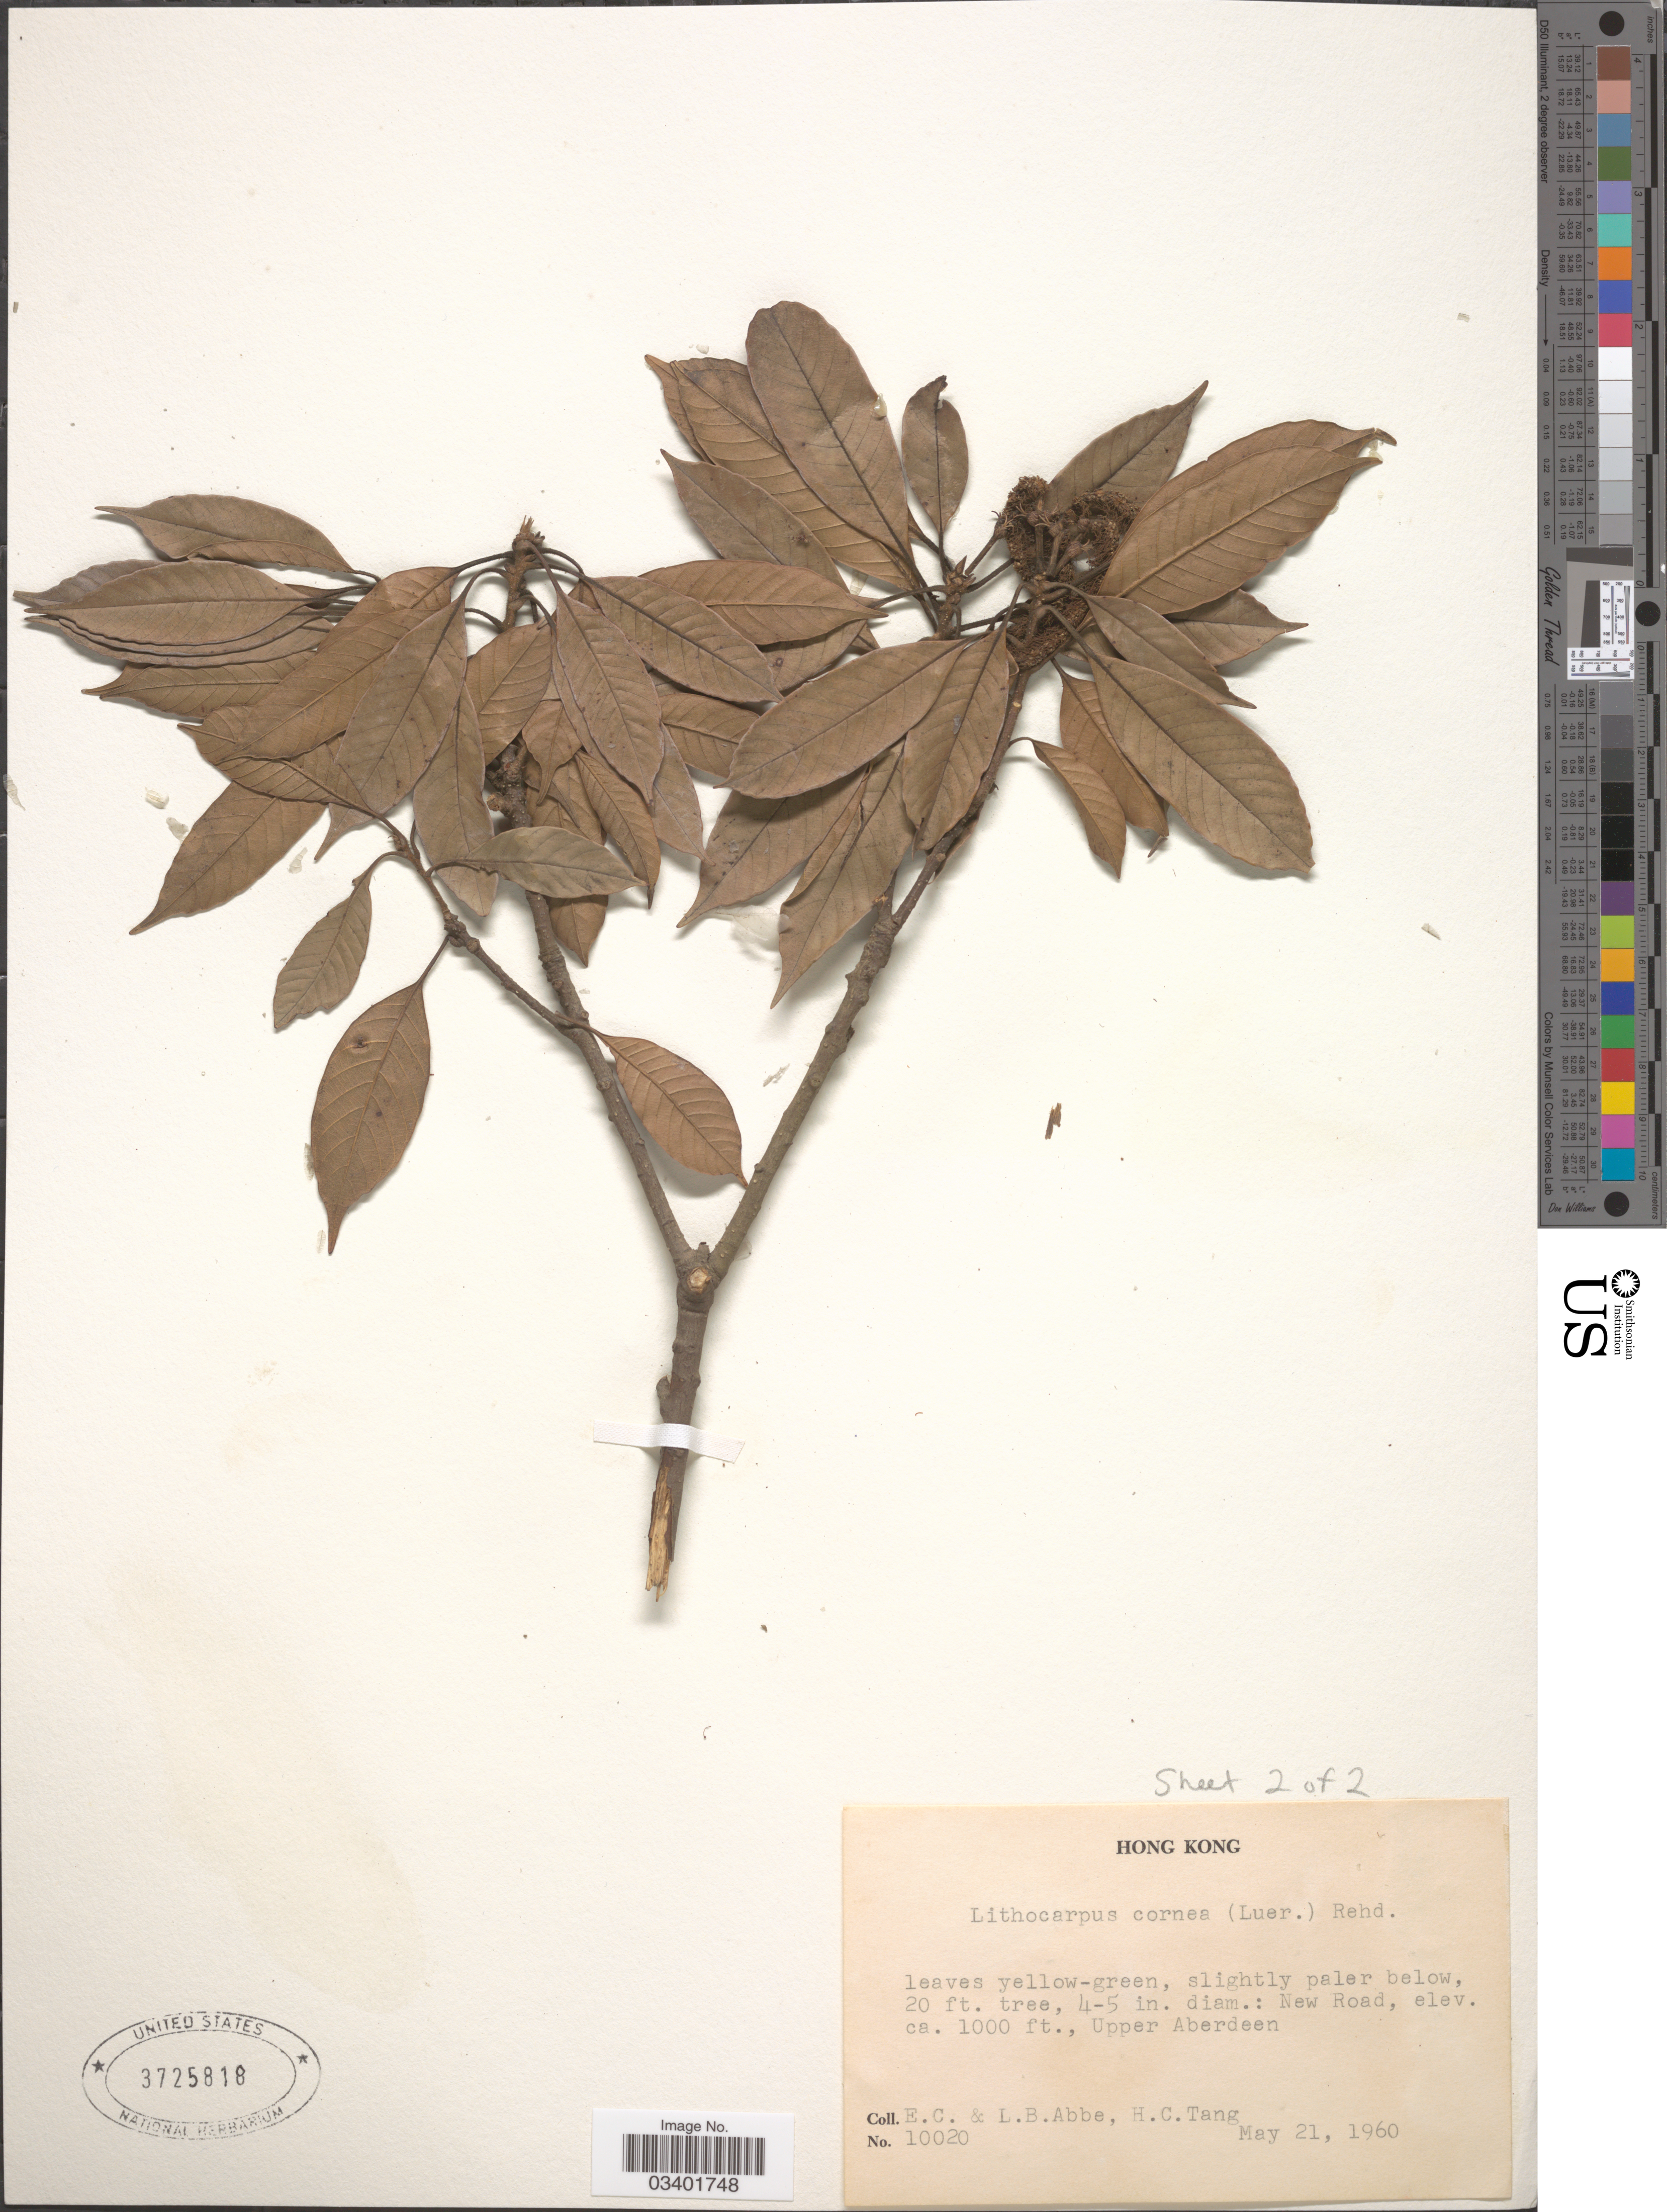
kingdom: Plantae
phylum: Tracheophyta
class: Magnoliopsida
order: Fagales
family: Fagaceae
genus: Lithocarpus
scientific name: Lithocarpus corneus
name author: (Lour.) Rehder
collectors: E. C. Abbe, L. B. Abbe & H. Tang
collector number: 10020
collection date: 1960-05-21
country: China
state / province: Hong Kong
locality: New Road, Upper Aberdeen.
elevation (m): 305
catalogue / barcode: US 3725818